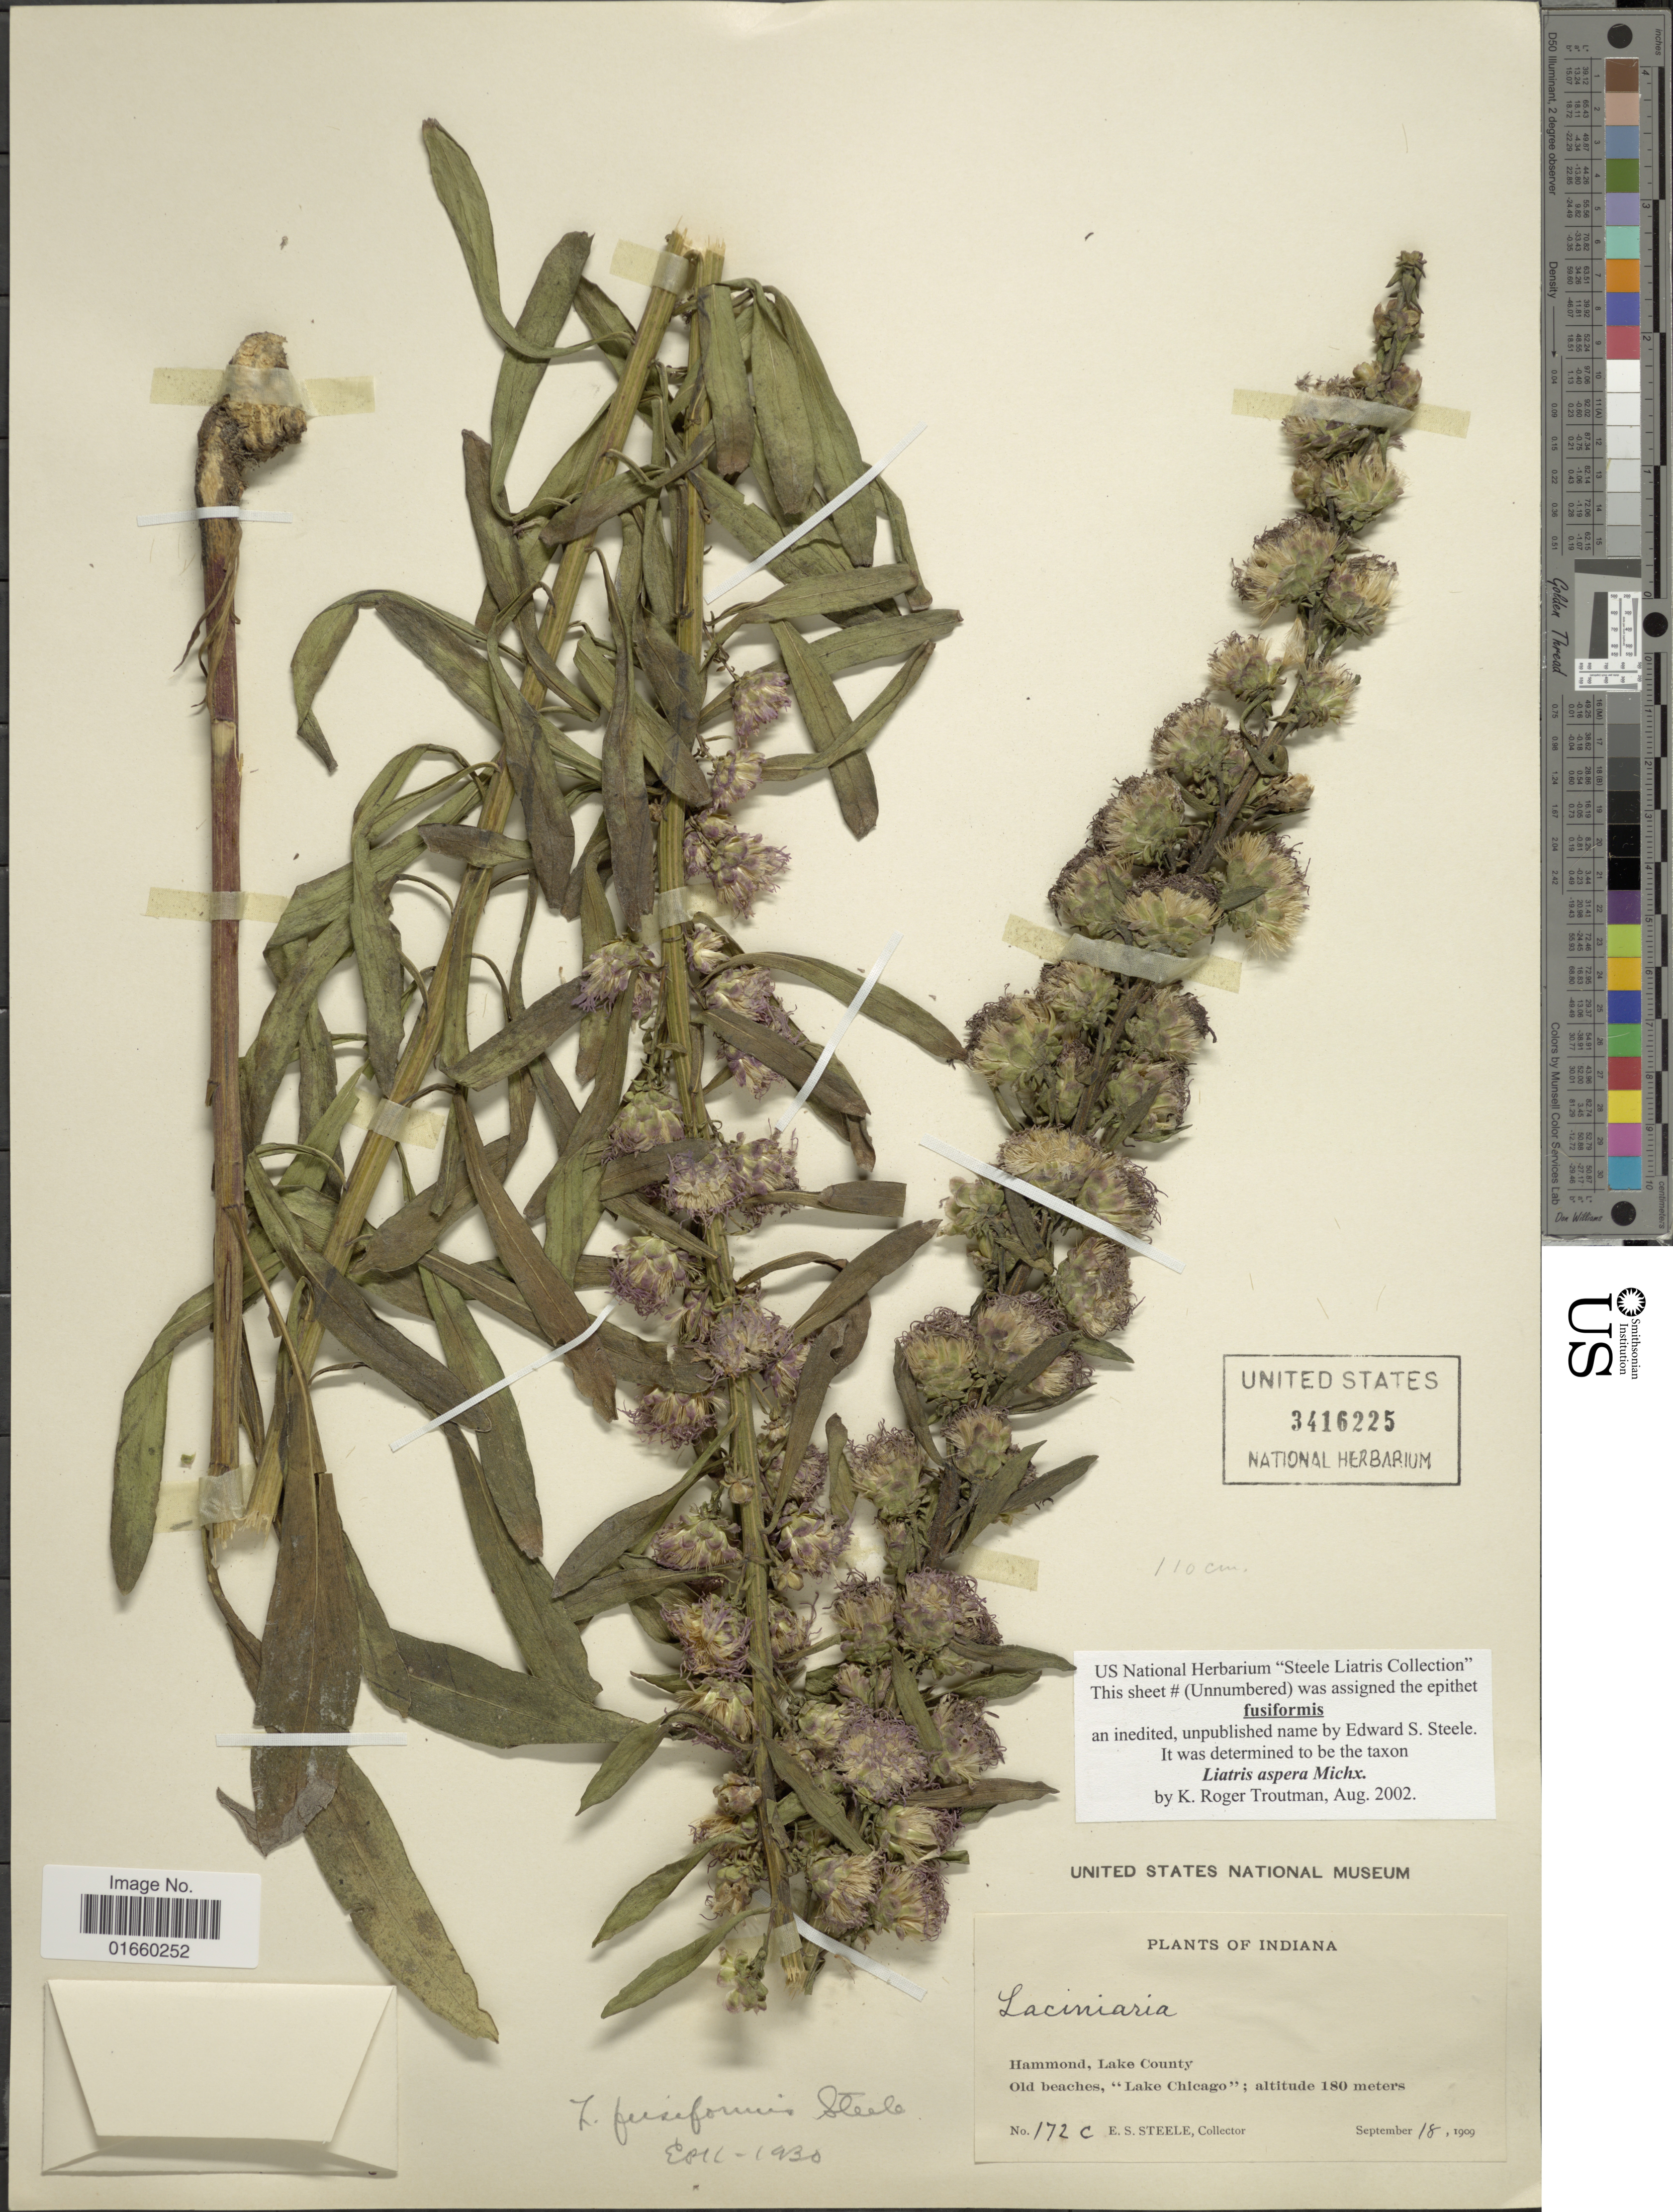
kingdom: Plantae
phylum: Tracheophyta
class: Magnoliopsida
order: Asterales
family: Asteraceae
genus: Liatris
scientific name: Liatris aspera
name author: Michx.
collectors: E. Steele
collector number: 172c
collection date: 1909-09-18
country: United States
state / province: Indiana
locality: Hammond, Lake County, Old beaches, "Lake Chicago"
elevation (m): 180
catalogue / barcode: US 3416225